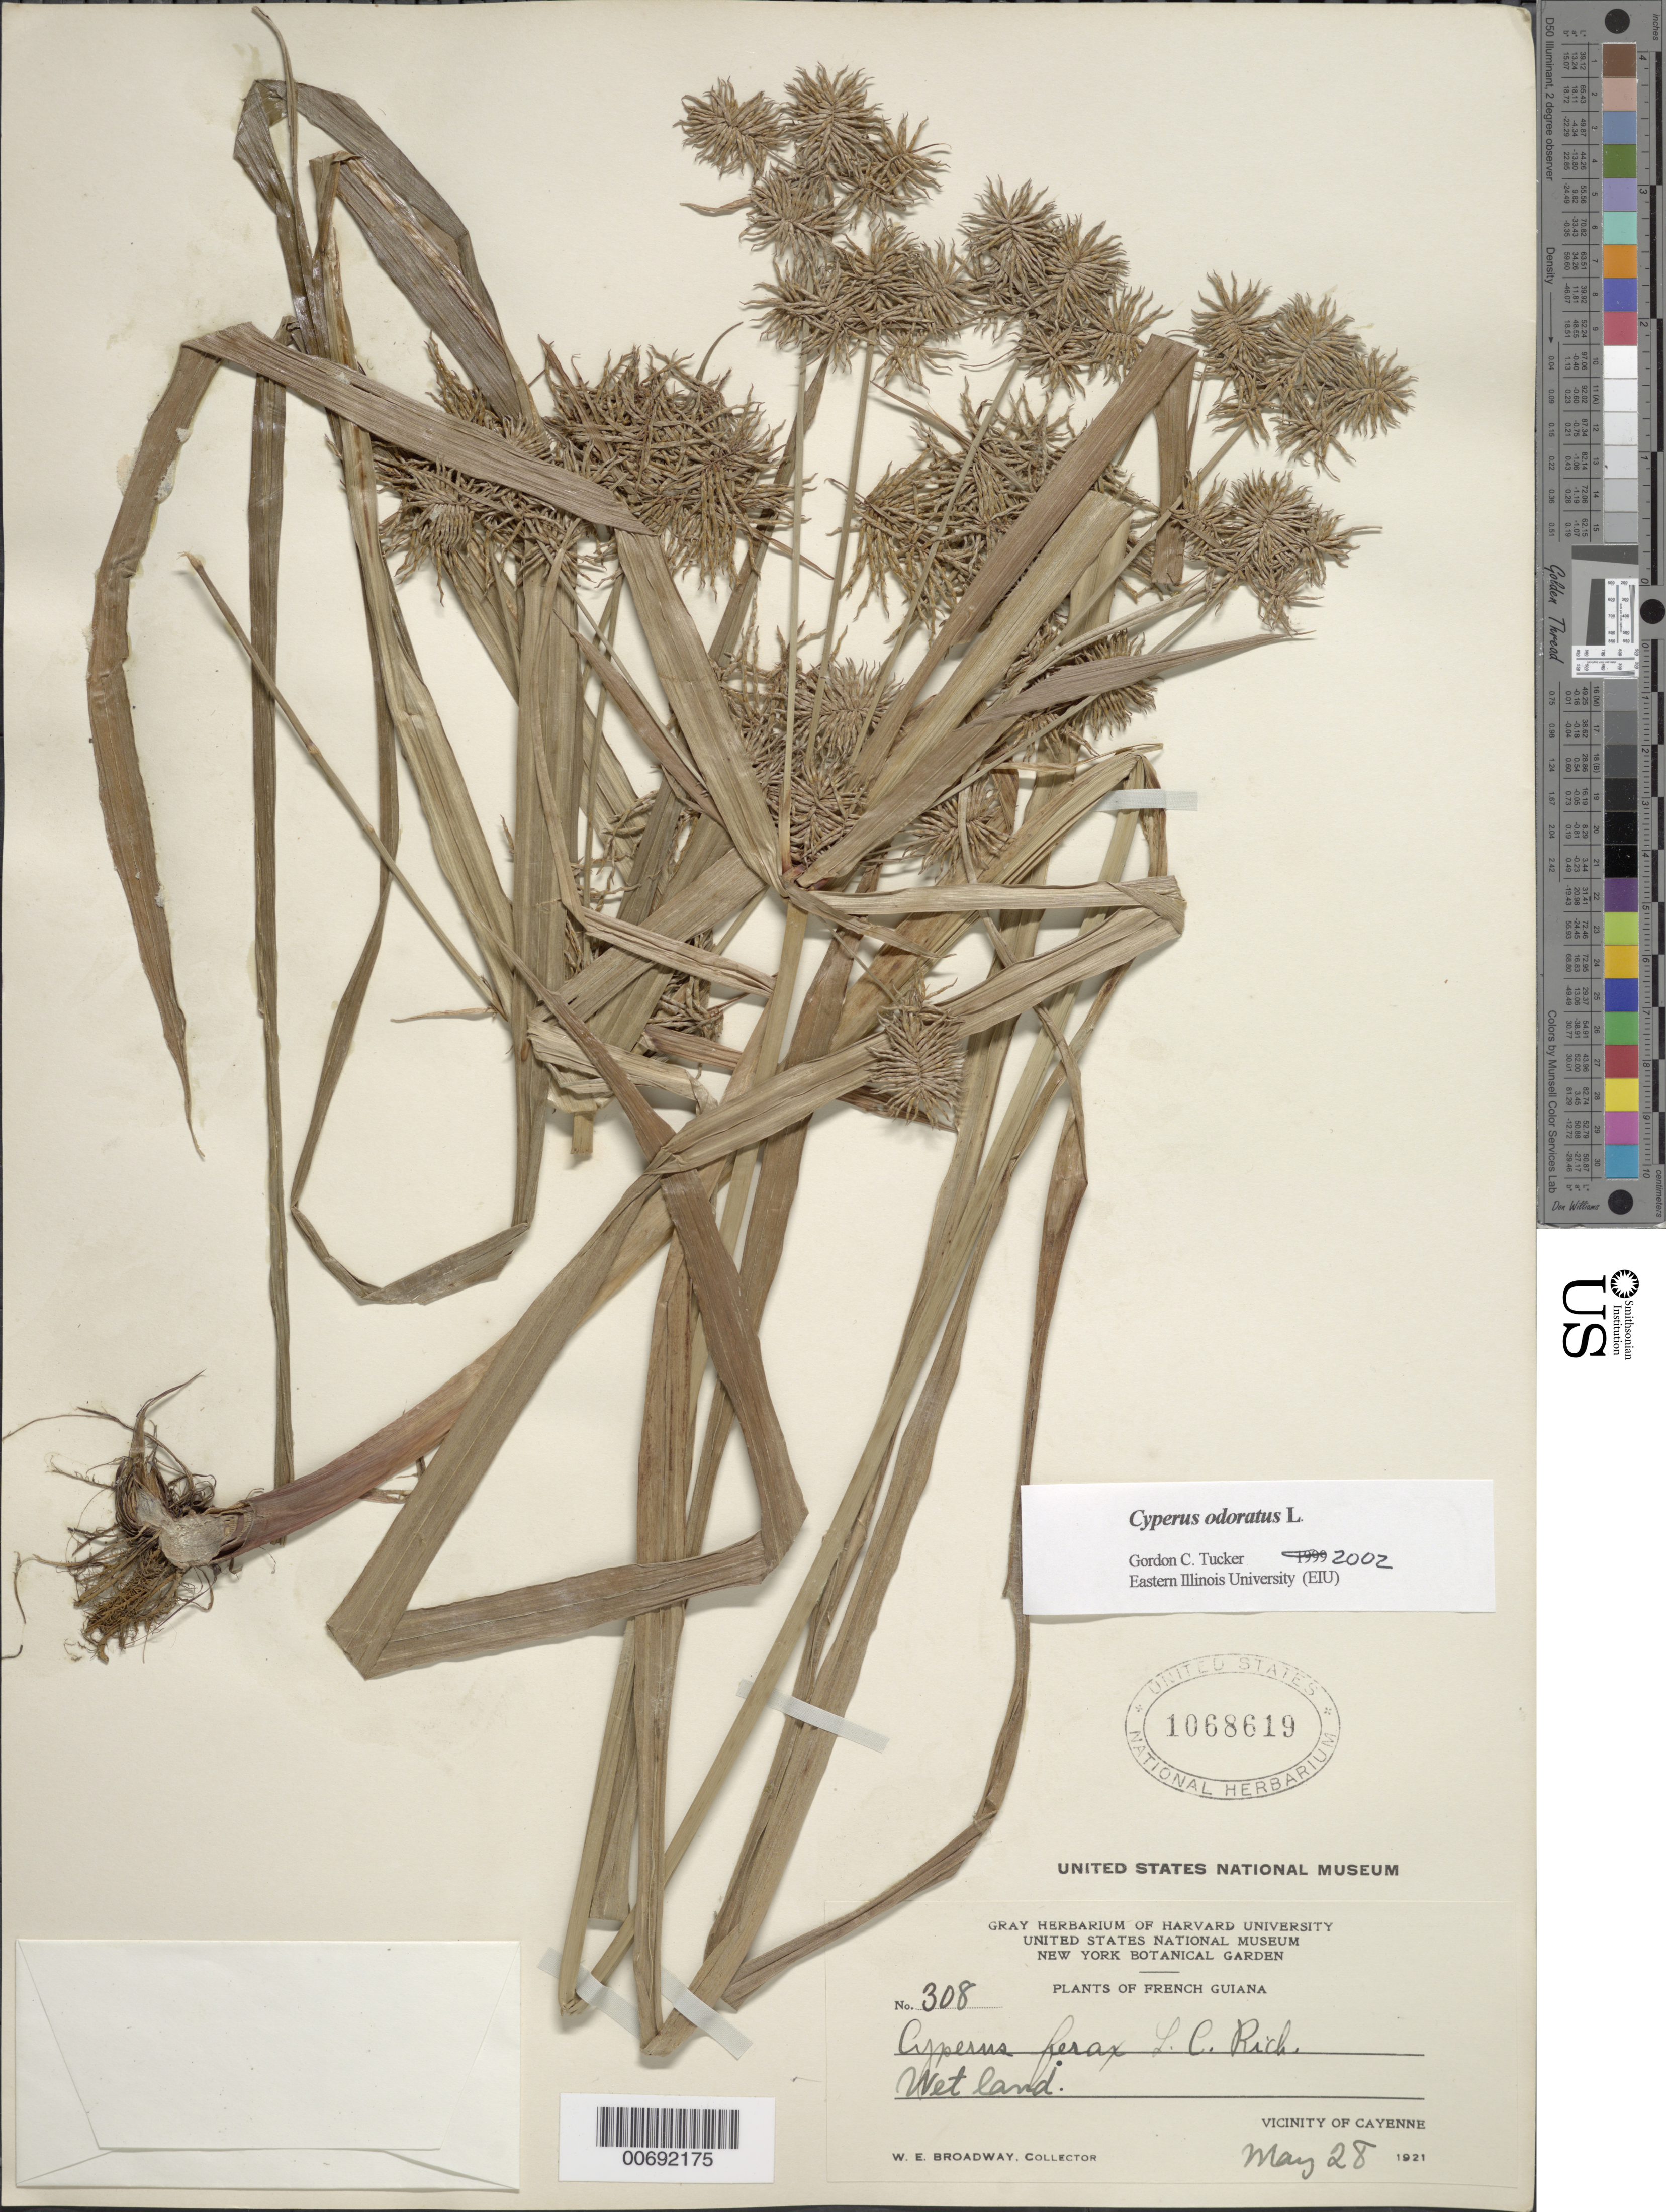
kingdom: Plantae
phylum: Tracheophyta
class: Liliopsida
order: Poales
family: Cyperaceae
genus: Cyperus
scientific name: Cyperus odoratus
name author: L.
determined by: Tucker, G. C.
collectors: W. E. Broadway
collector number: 308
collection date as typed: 28-May-21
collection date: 1921-05-28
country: French Guiana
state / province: Cayenne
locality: Cayenne, vic.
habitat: Wet land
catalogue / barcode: US 1068619